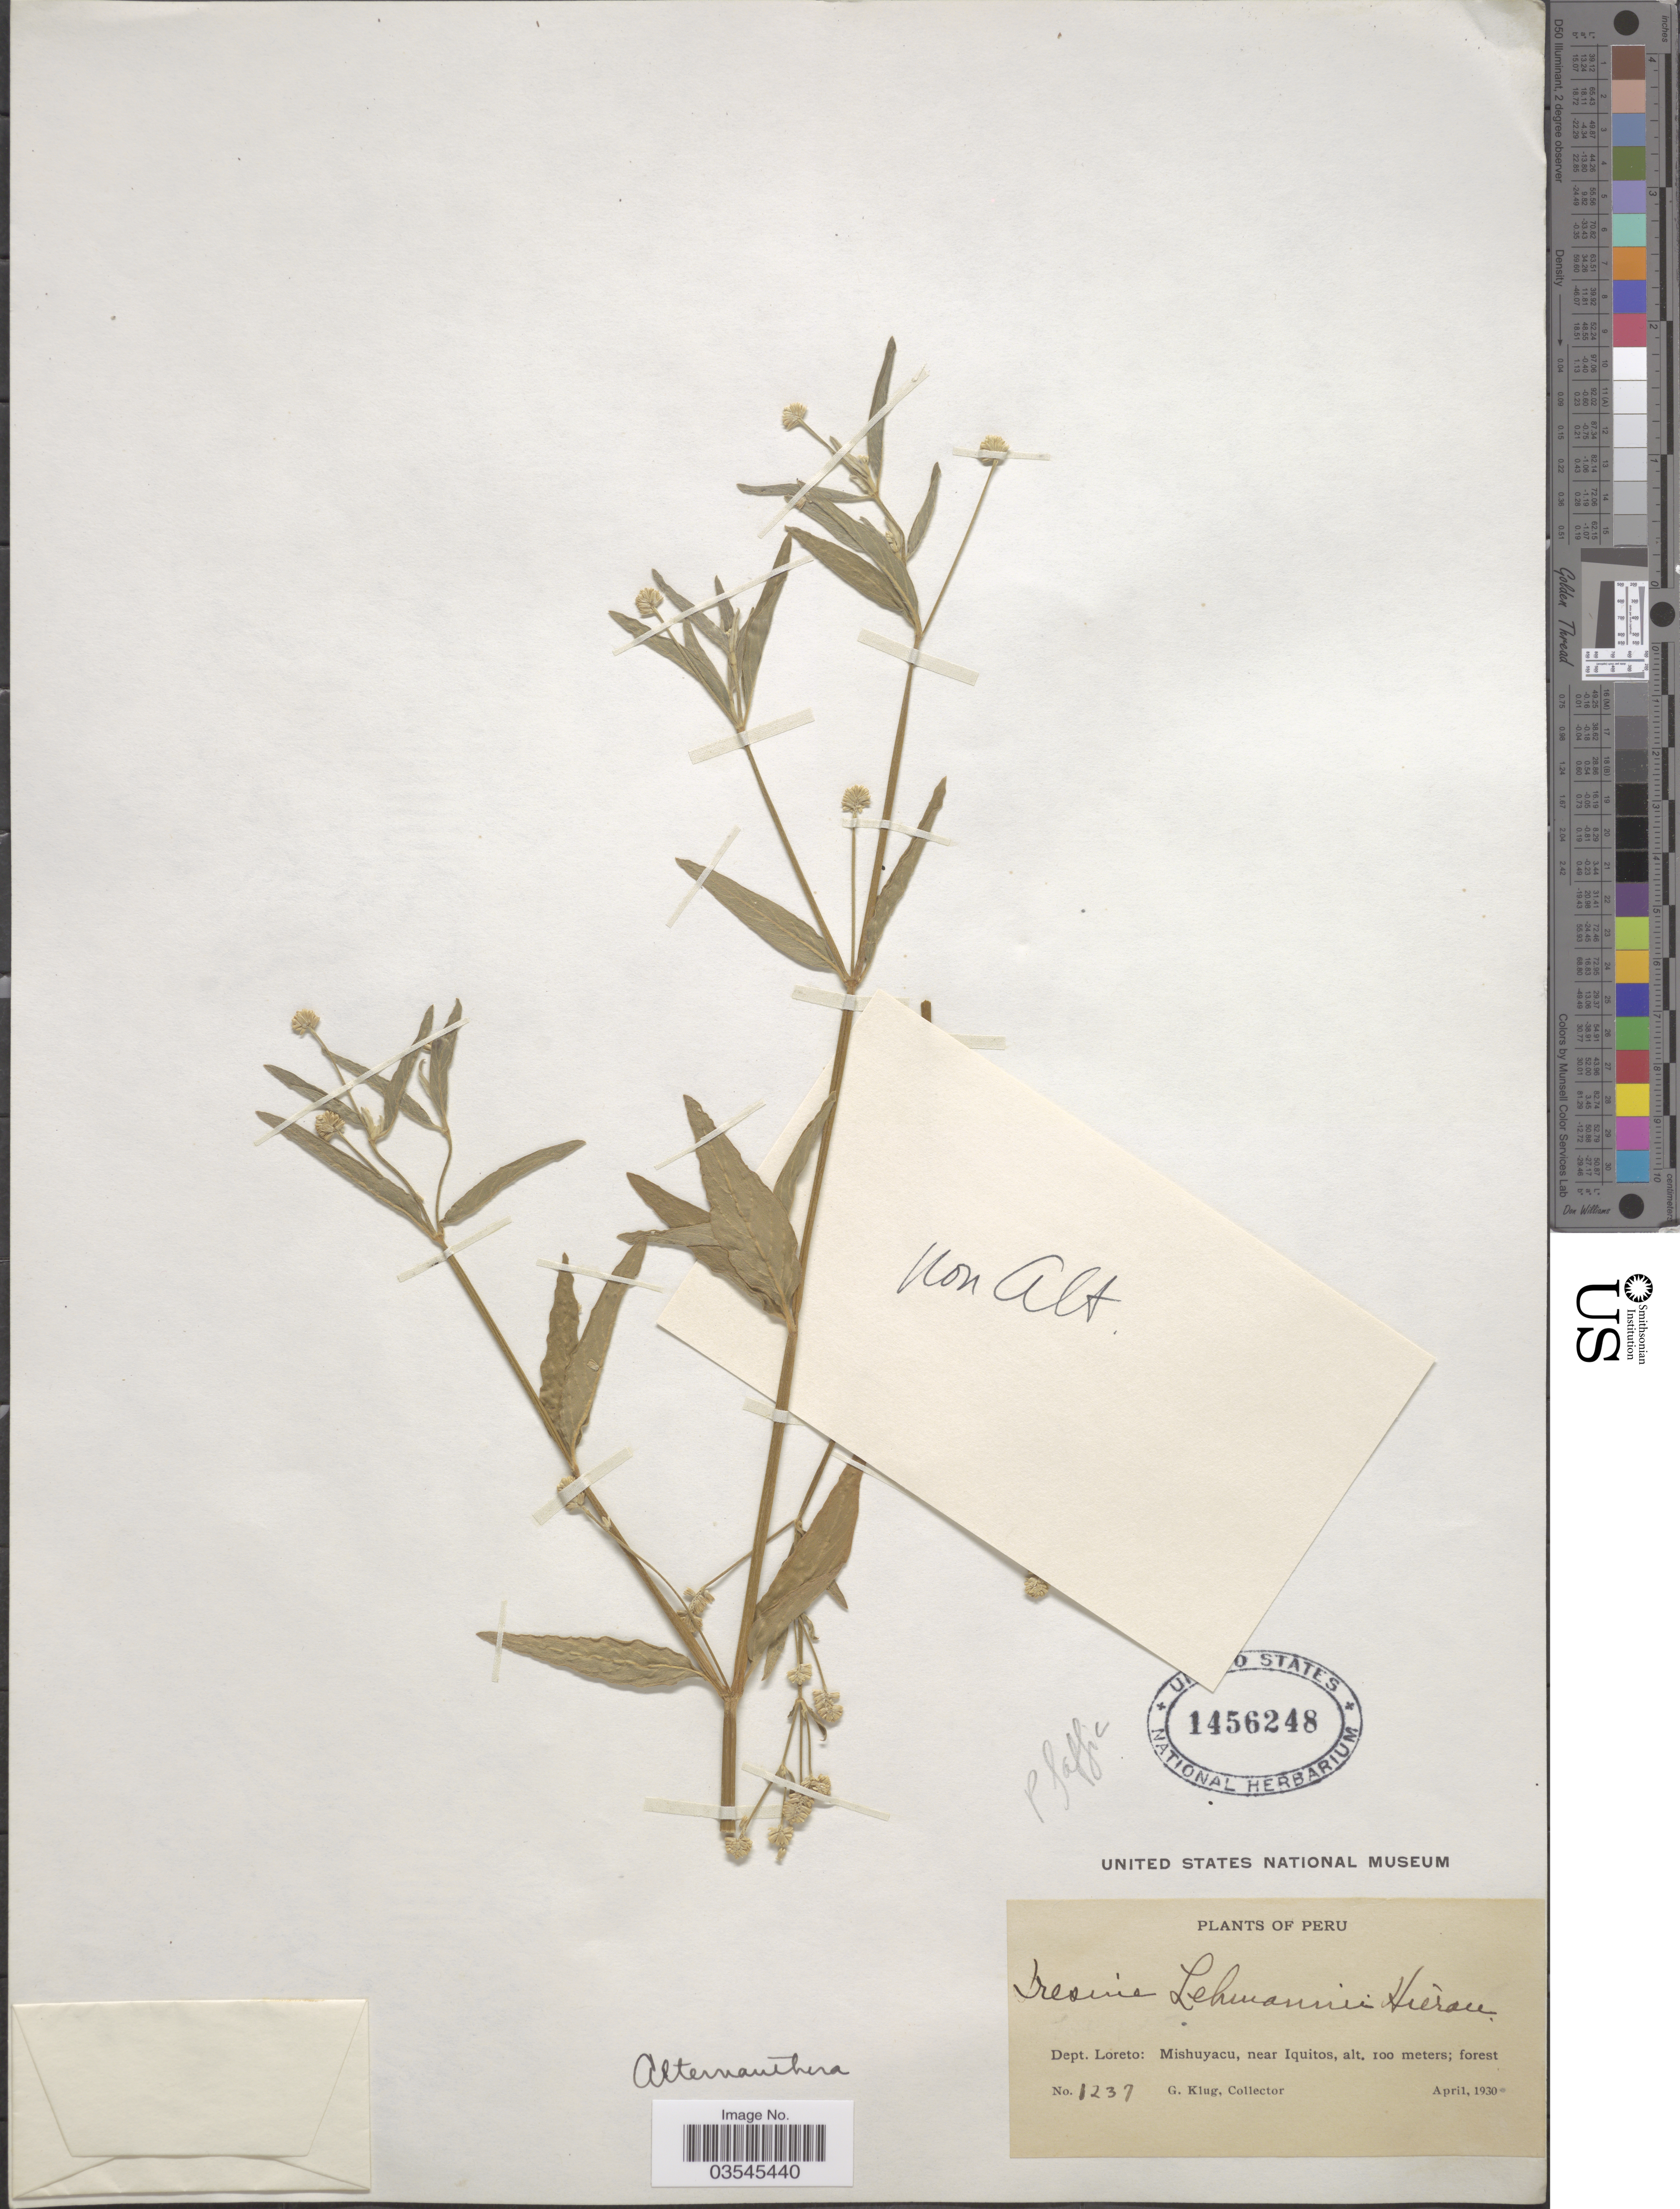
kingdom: Plantae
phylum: Tracheophyta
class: Magnoliopsida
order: Caryophyllales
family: Amaranthaceae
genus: Pfaffia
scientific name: Pfaffia sp.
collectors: G. Klug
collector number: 1237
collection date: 1930-04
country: Peru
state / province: Loreto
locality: Dept. Loreto: Mishuyacu, near Iquitos.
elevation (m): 100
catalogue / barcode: US 1456248